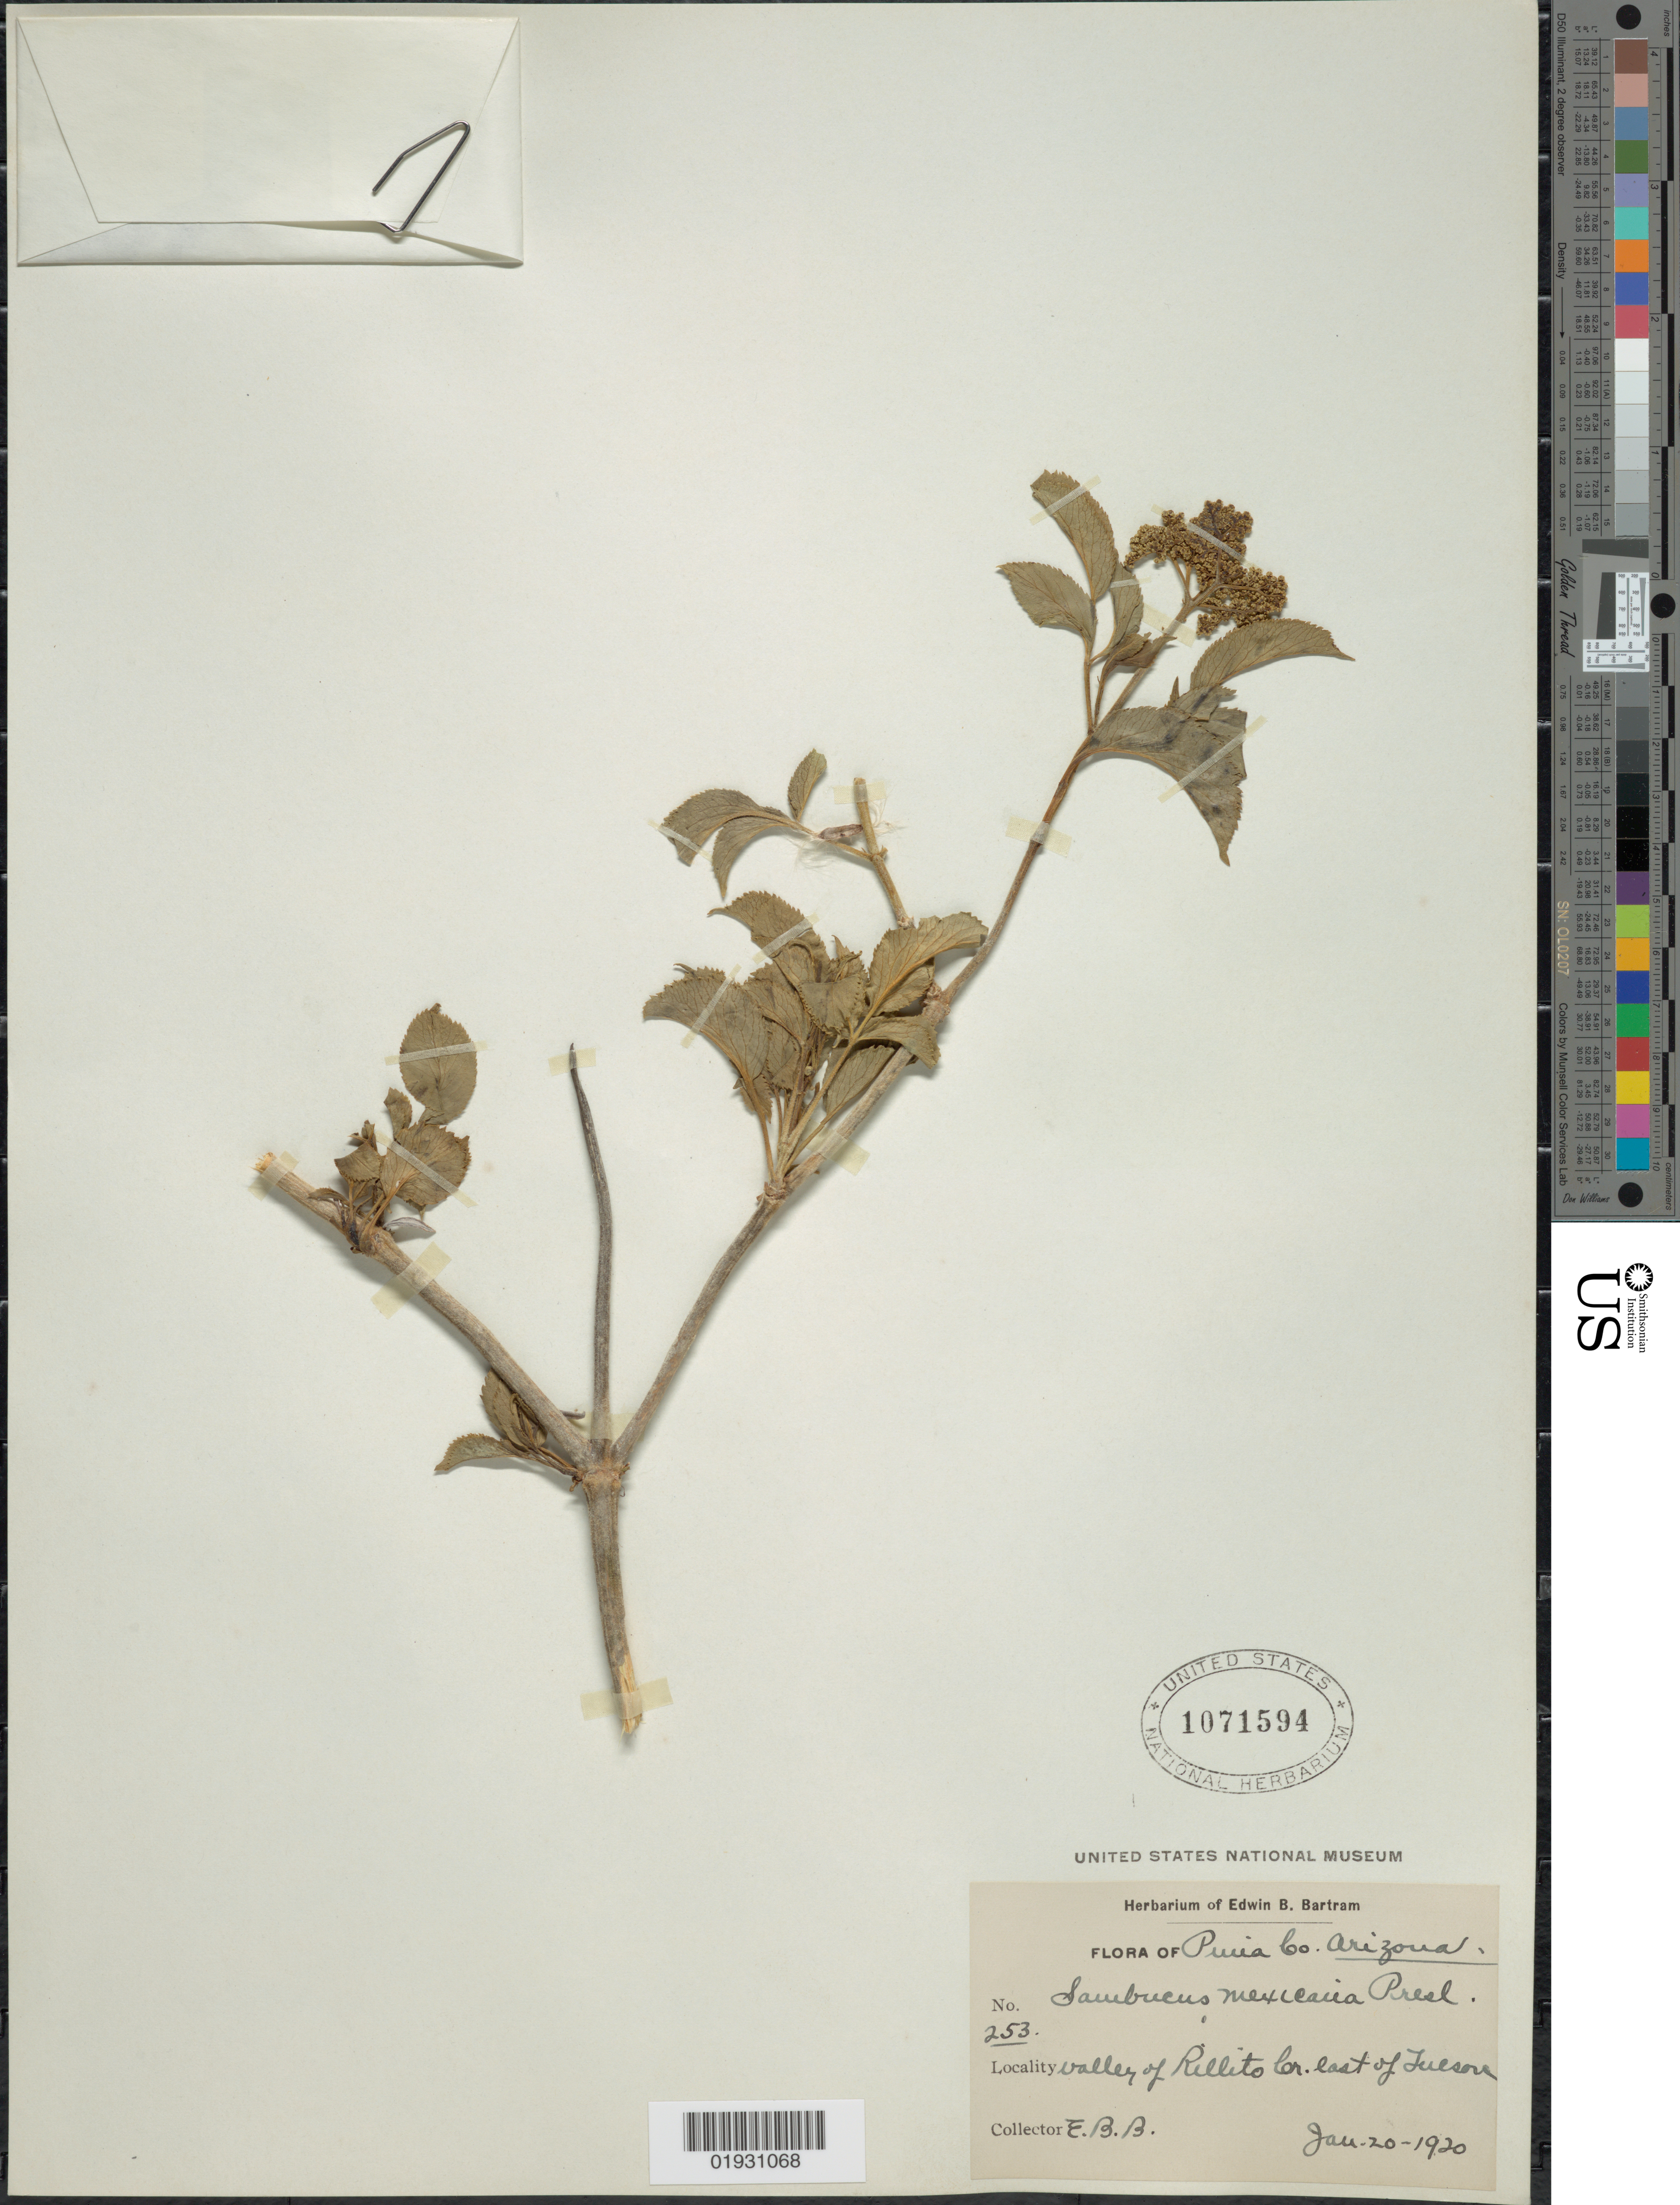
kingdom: Plantae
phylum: Tracheophyta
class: Magnoliopsida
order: Dipsacales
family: Viburnaceae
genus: Sambucus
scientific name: Sambucus mexicana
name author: C. Presl ex DC.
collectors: E. B. Bartram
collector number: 253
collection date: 1920-01-20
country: United States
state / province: Arizona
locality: Pima County. Valley of Rillito Cr. east of Tucson.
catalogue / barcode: US 1071594